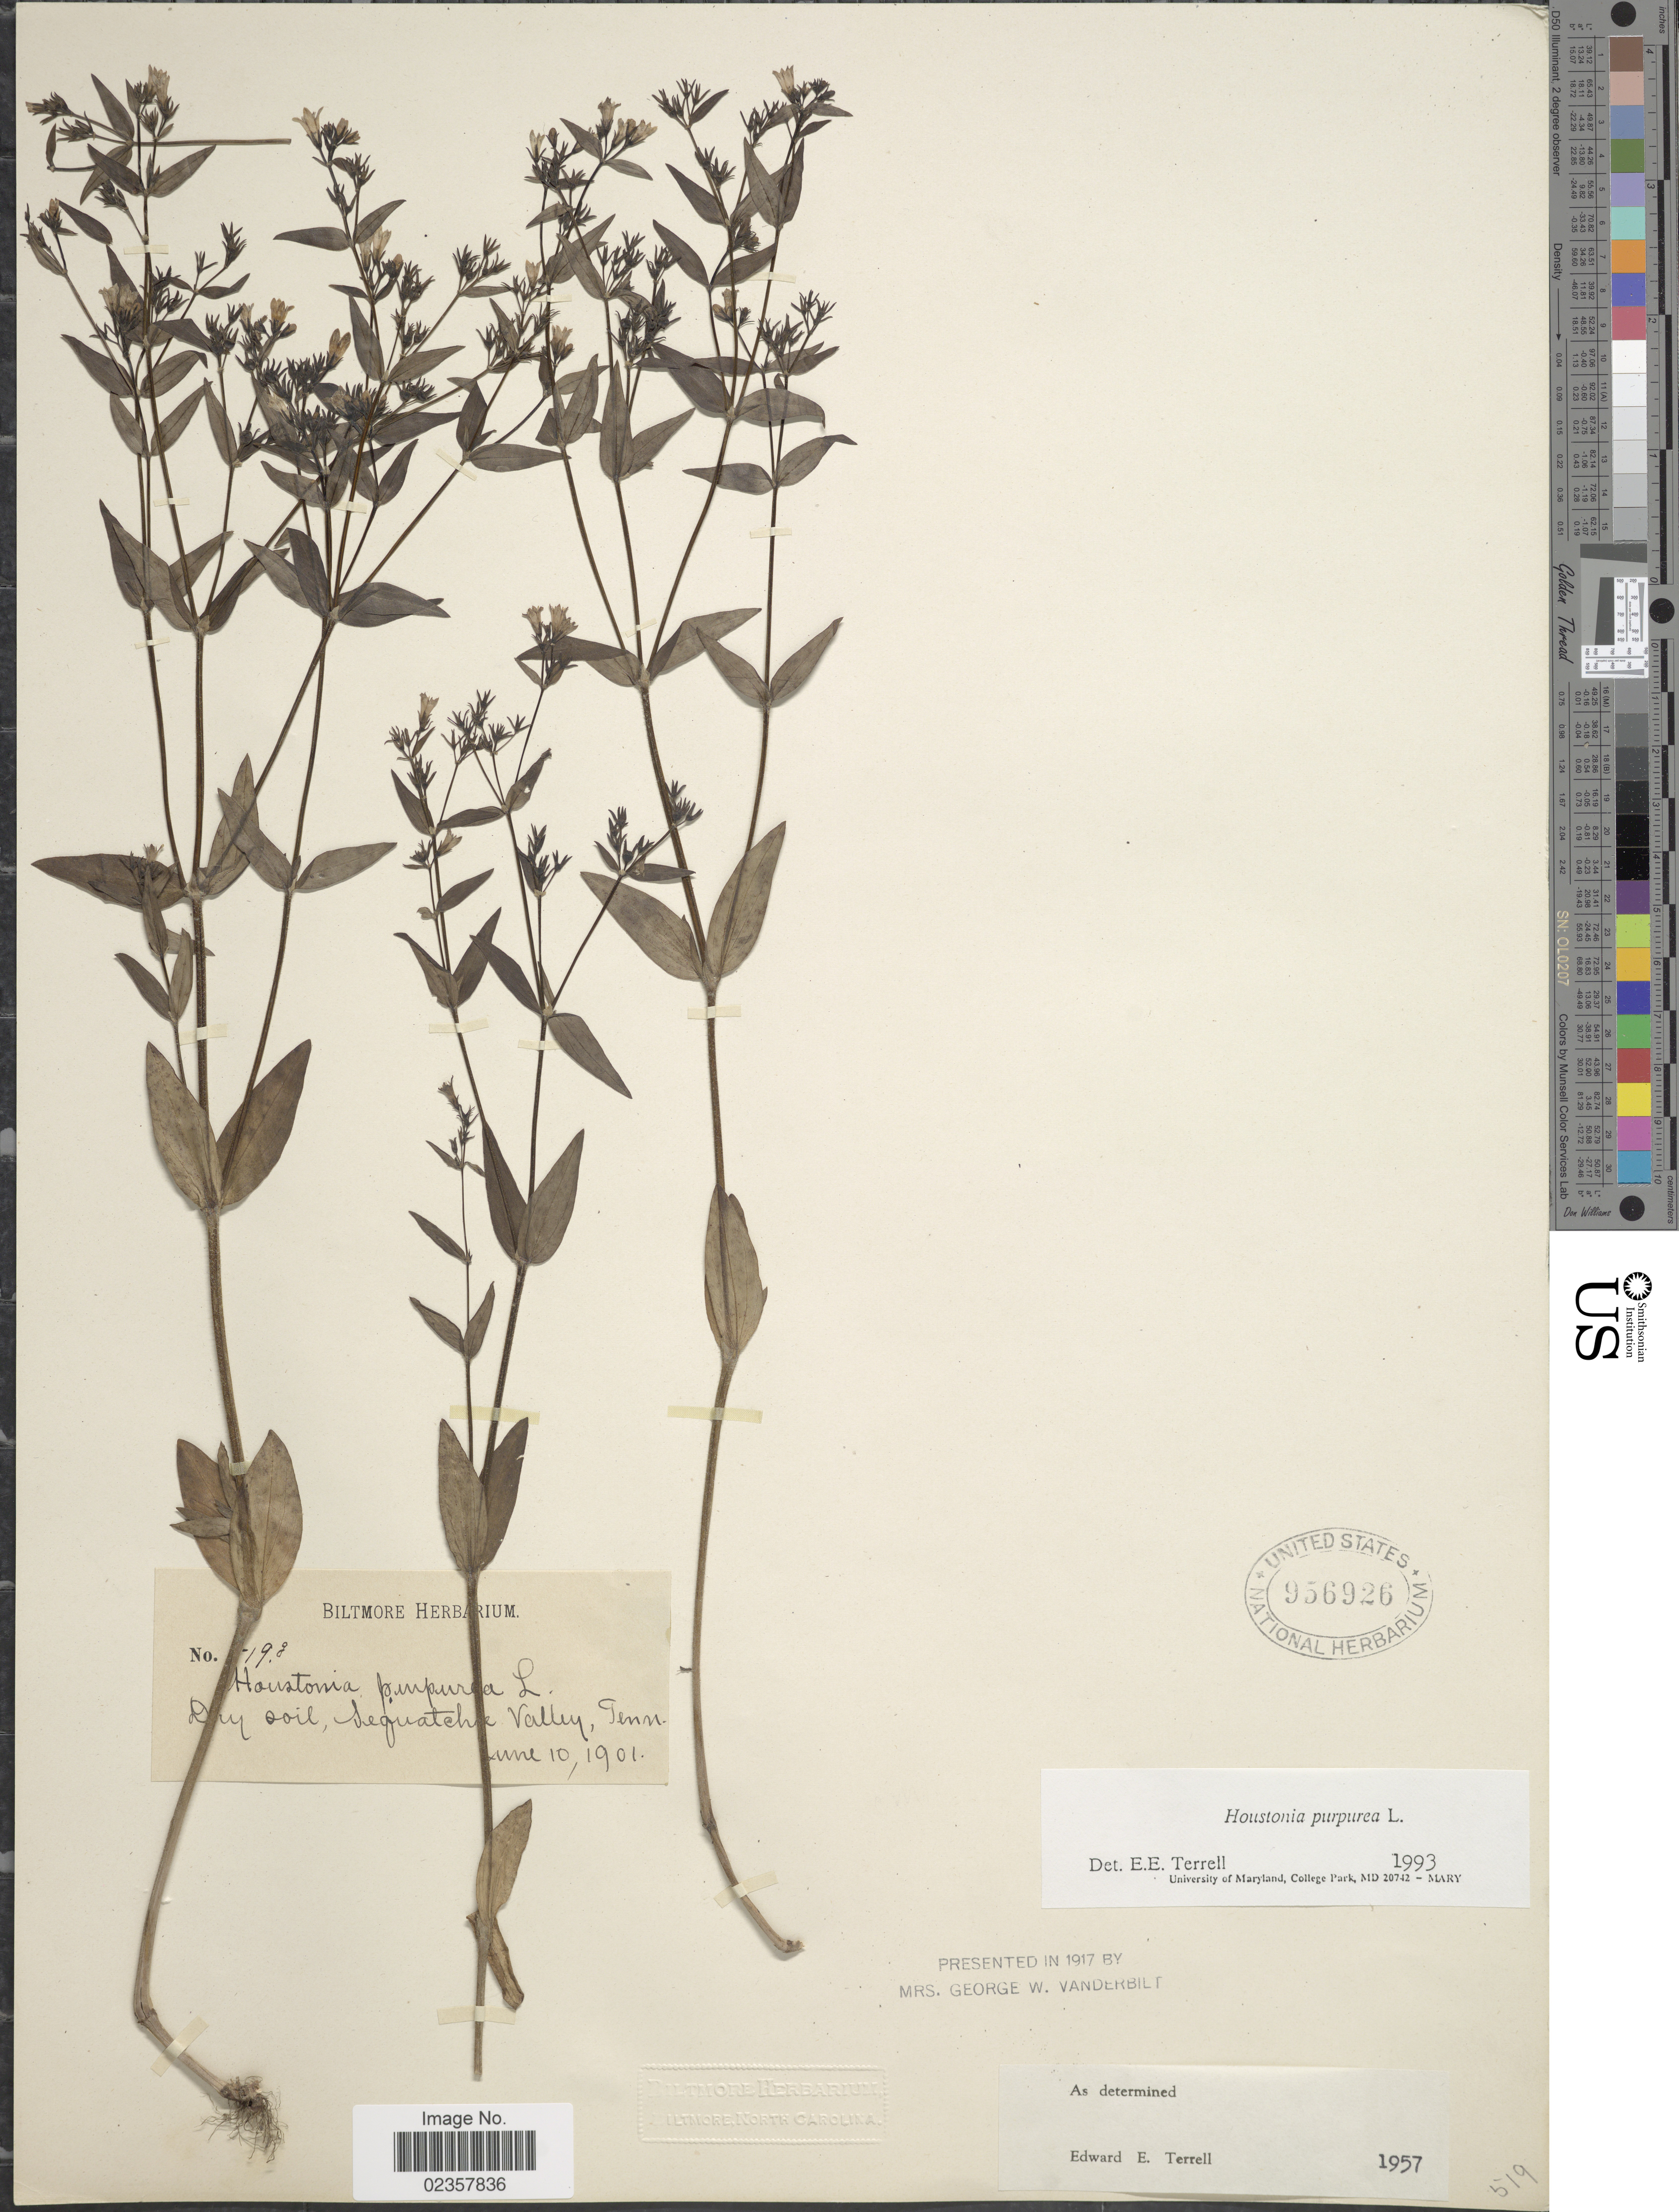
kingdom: Plantae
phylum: Tracheophyta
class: Magnoliopsida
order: Gentianales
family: Rubiaceae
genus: Houstonia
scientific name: Houstonia purpurea var. purpurea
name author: L.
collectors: ex herb. Biltmore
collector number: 519e*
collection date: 1901-06-10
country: United States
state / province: Tennessee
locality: Dry soil, Seguatche Valley, Tenn.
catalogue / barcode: US 956926